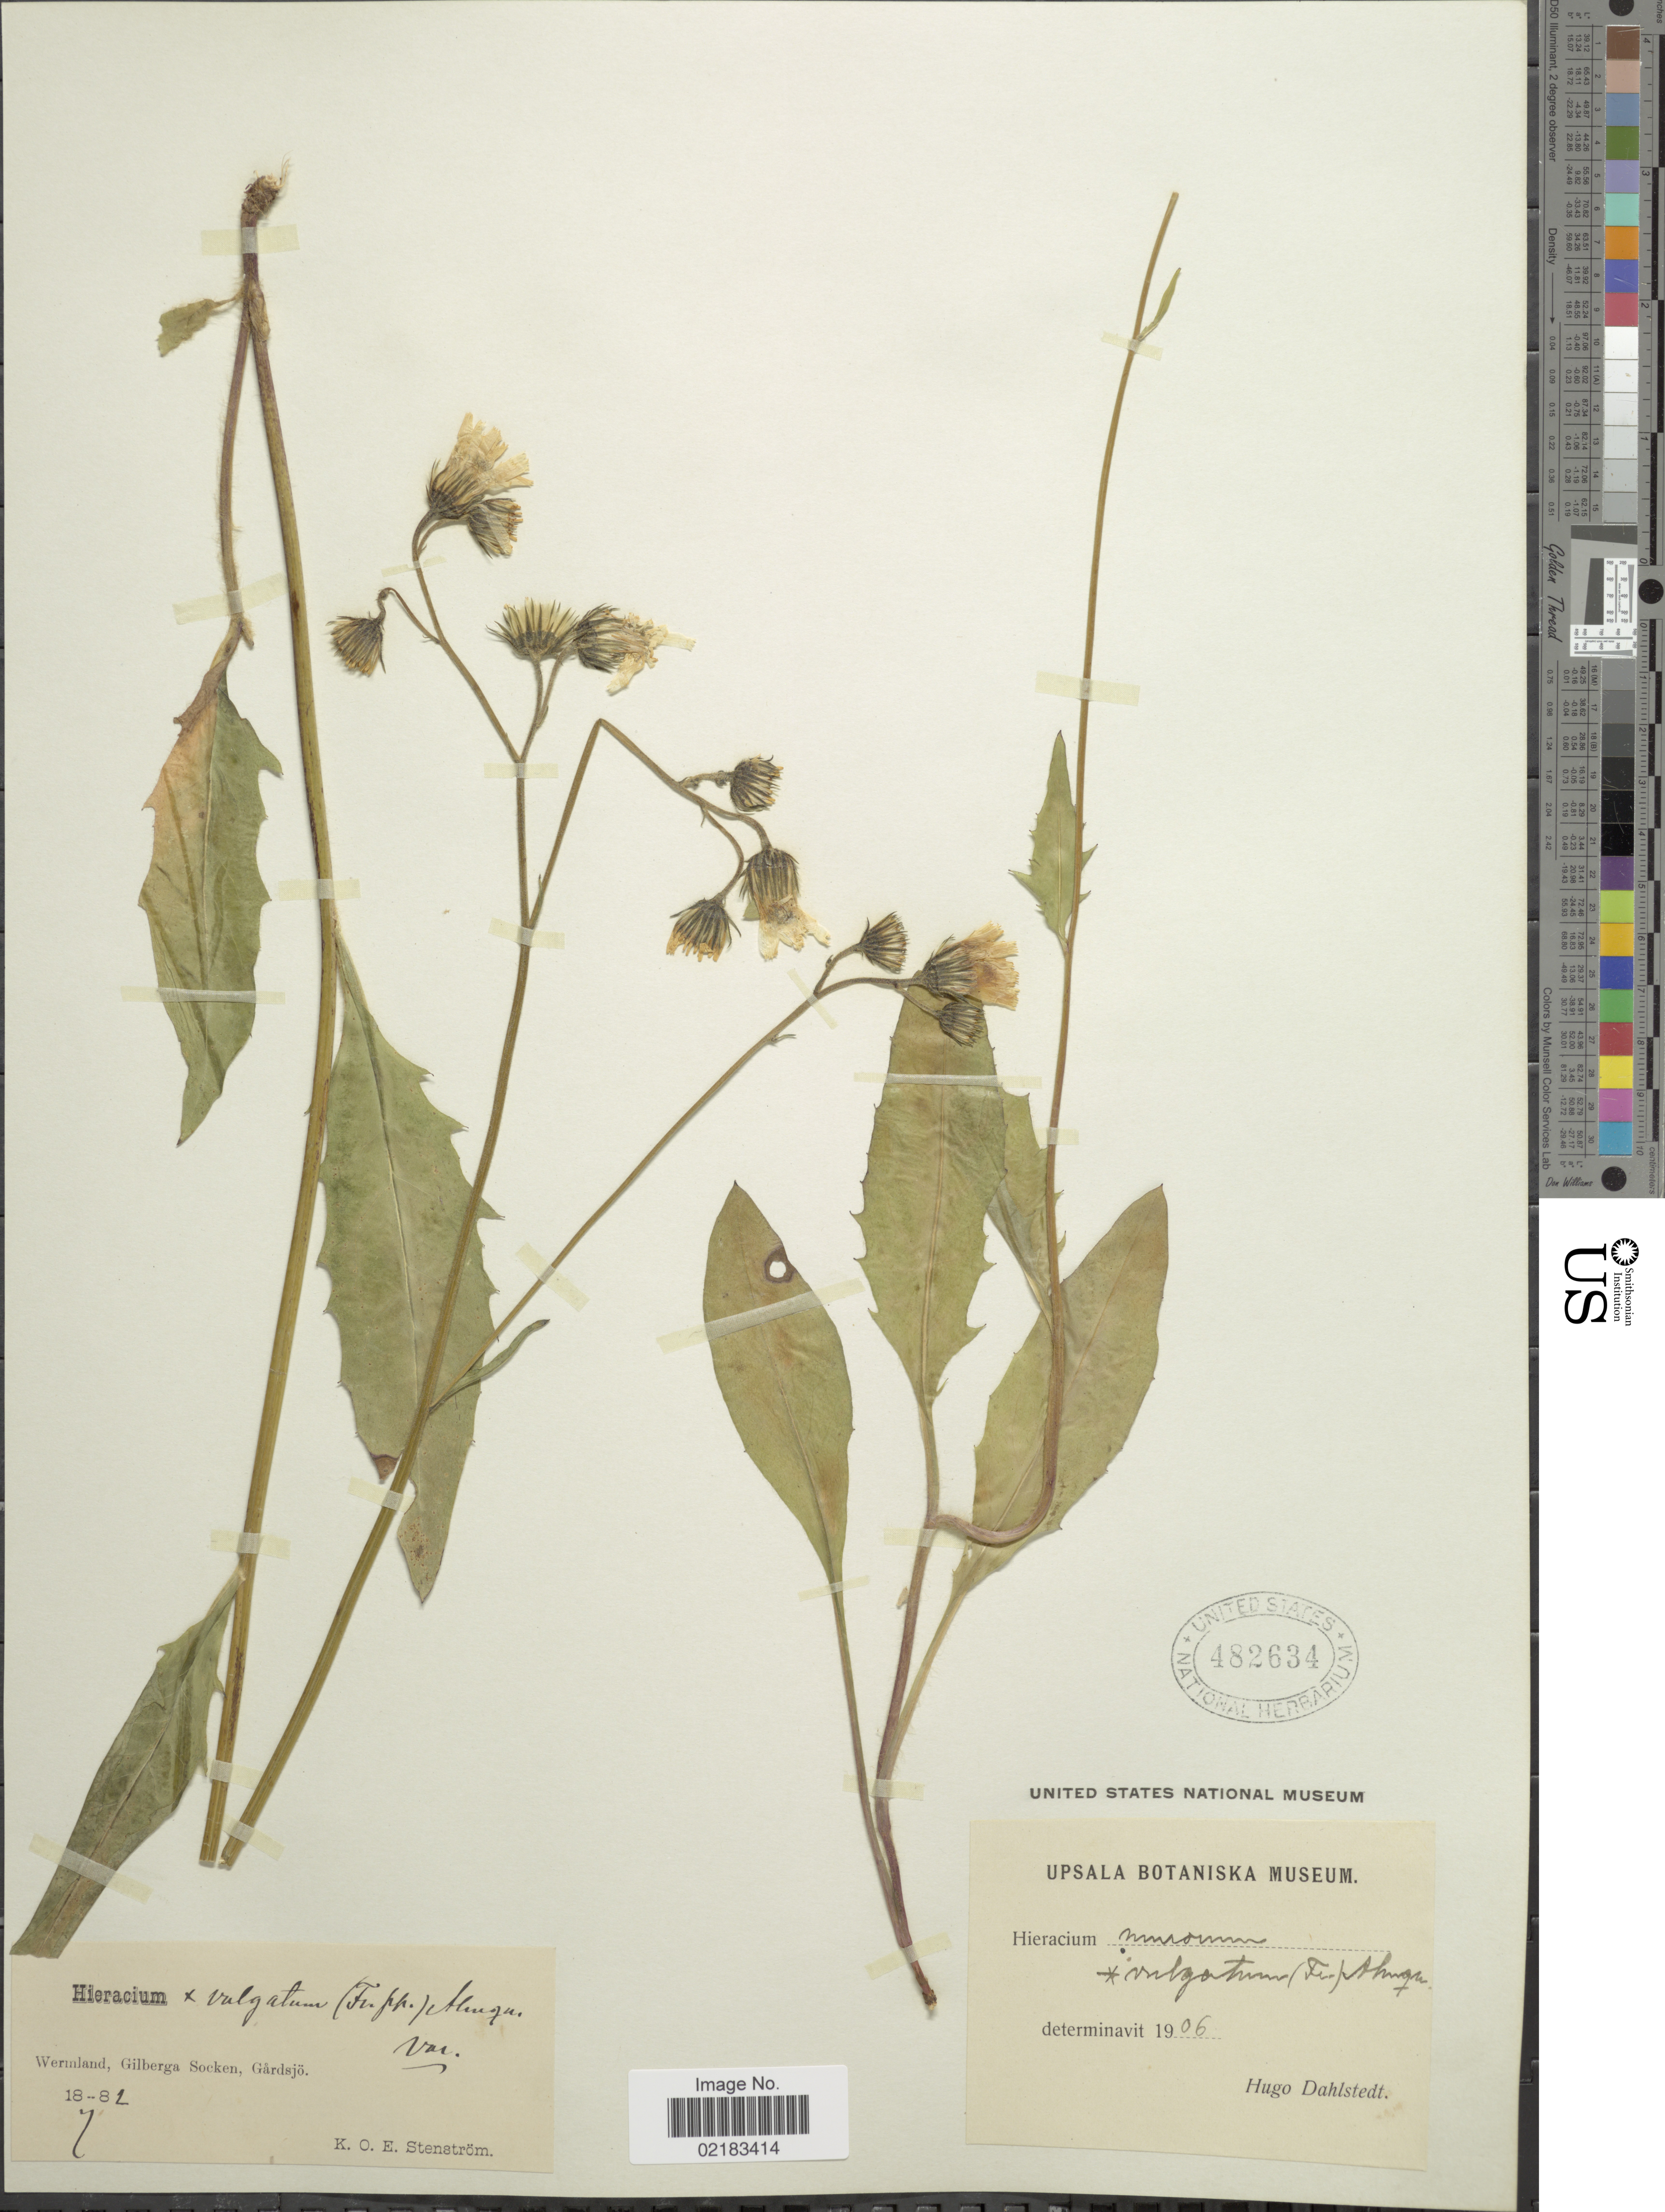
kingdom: Plantae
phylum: Tracheophyta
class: Magnoliopsida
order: Asterales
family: Asteraceae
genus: Hieracium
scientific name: Hieracium murorum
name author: L.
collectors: K. O. E. Stenström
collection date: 1882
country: Sweden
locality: Wermland, Gilberga Socken, Gardsjo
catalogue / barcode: US 482634